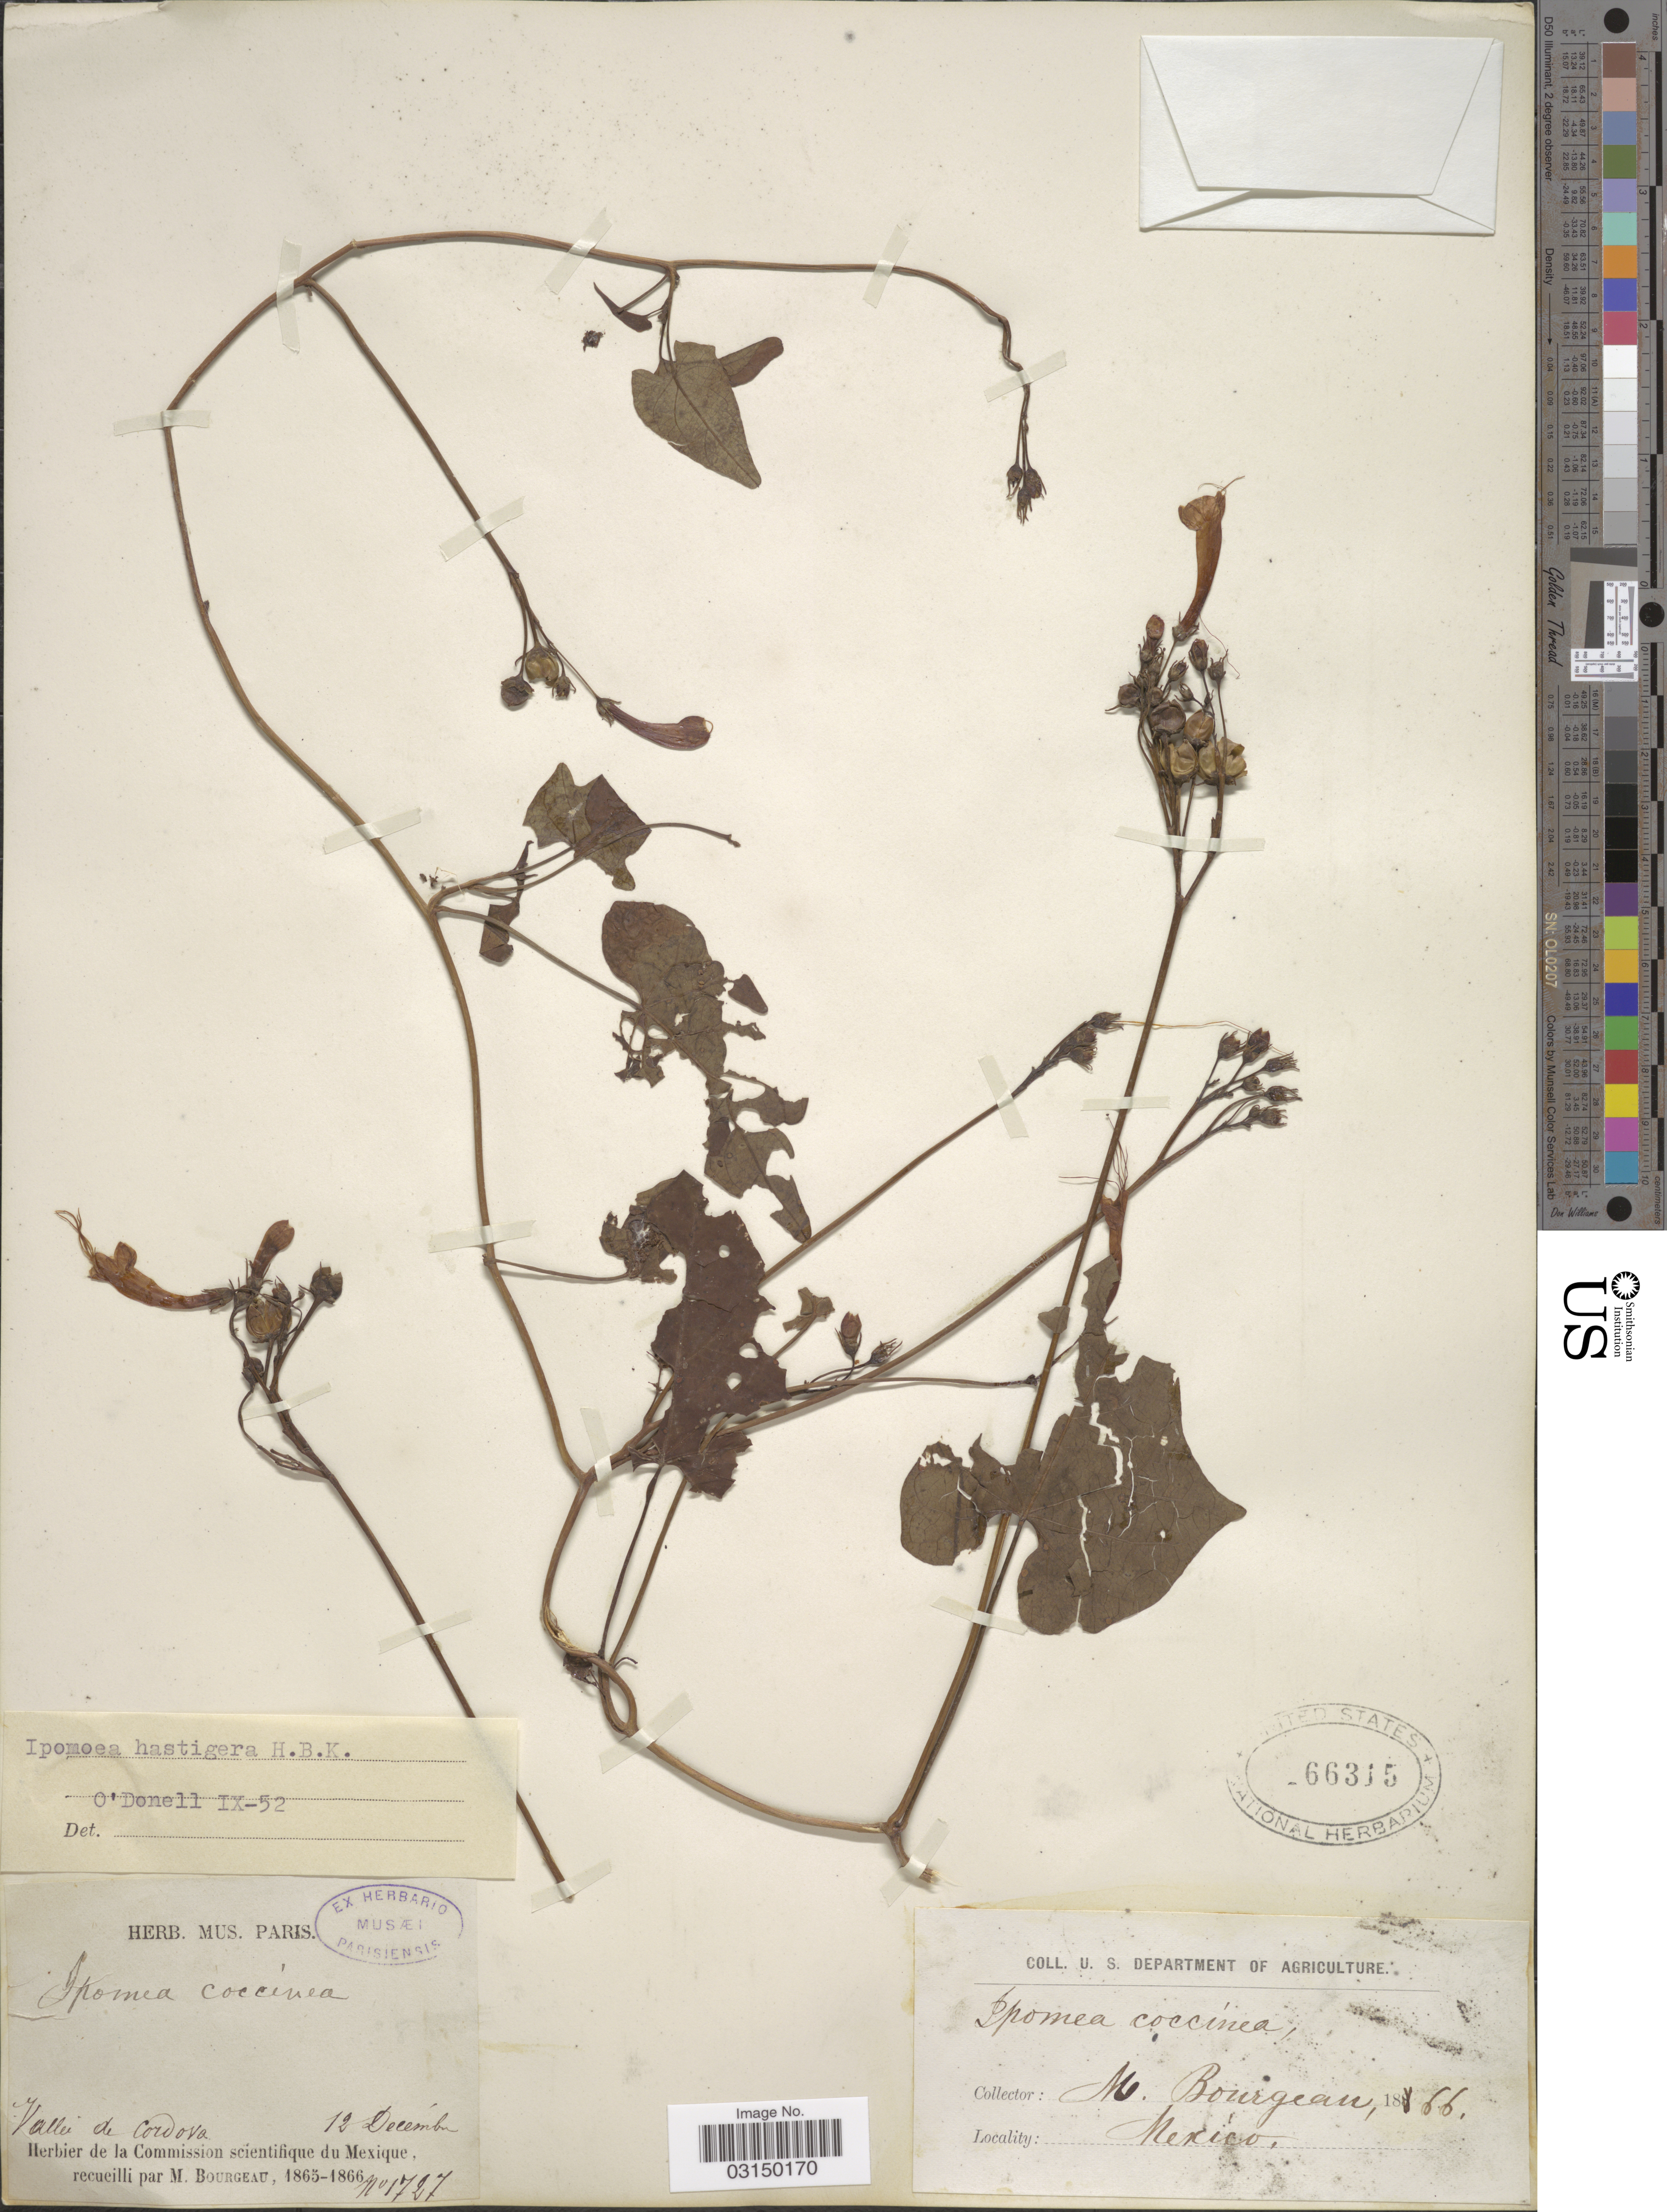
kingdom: Plantae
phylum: Tracheophyta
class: Magnoliopsida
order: Solanales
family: Convolvulaceae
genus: Ipomoea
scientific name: Ipomoea hastigera var. hastigera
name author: Kunth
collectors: M. Bourgeau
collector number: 1797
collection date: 1866-12-12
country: Mexico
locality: Vallée de Cordova.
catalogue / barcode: US 66315